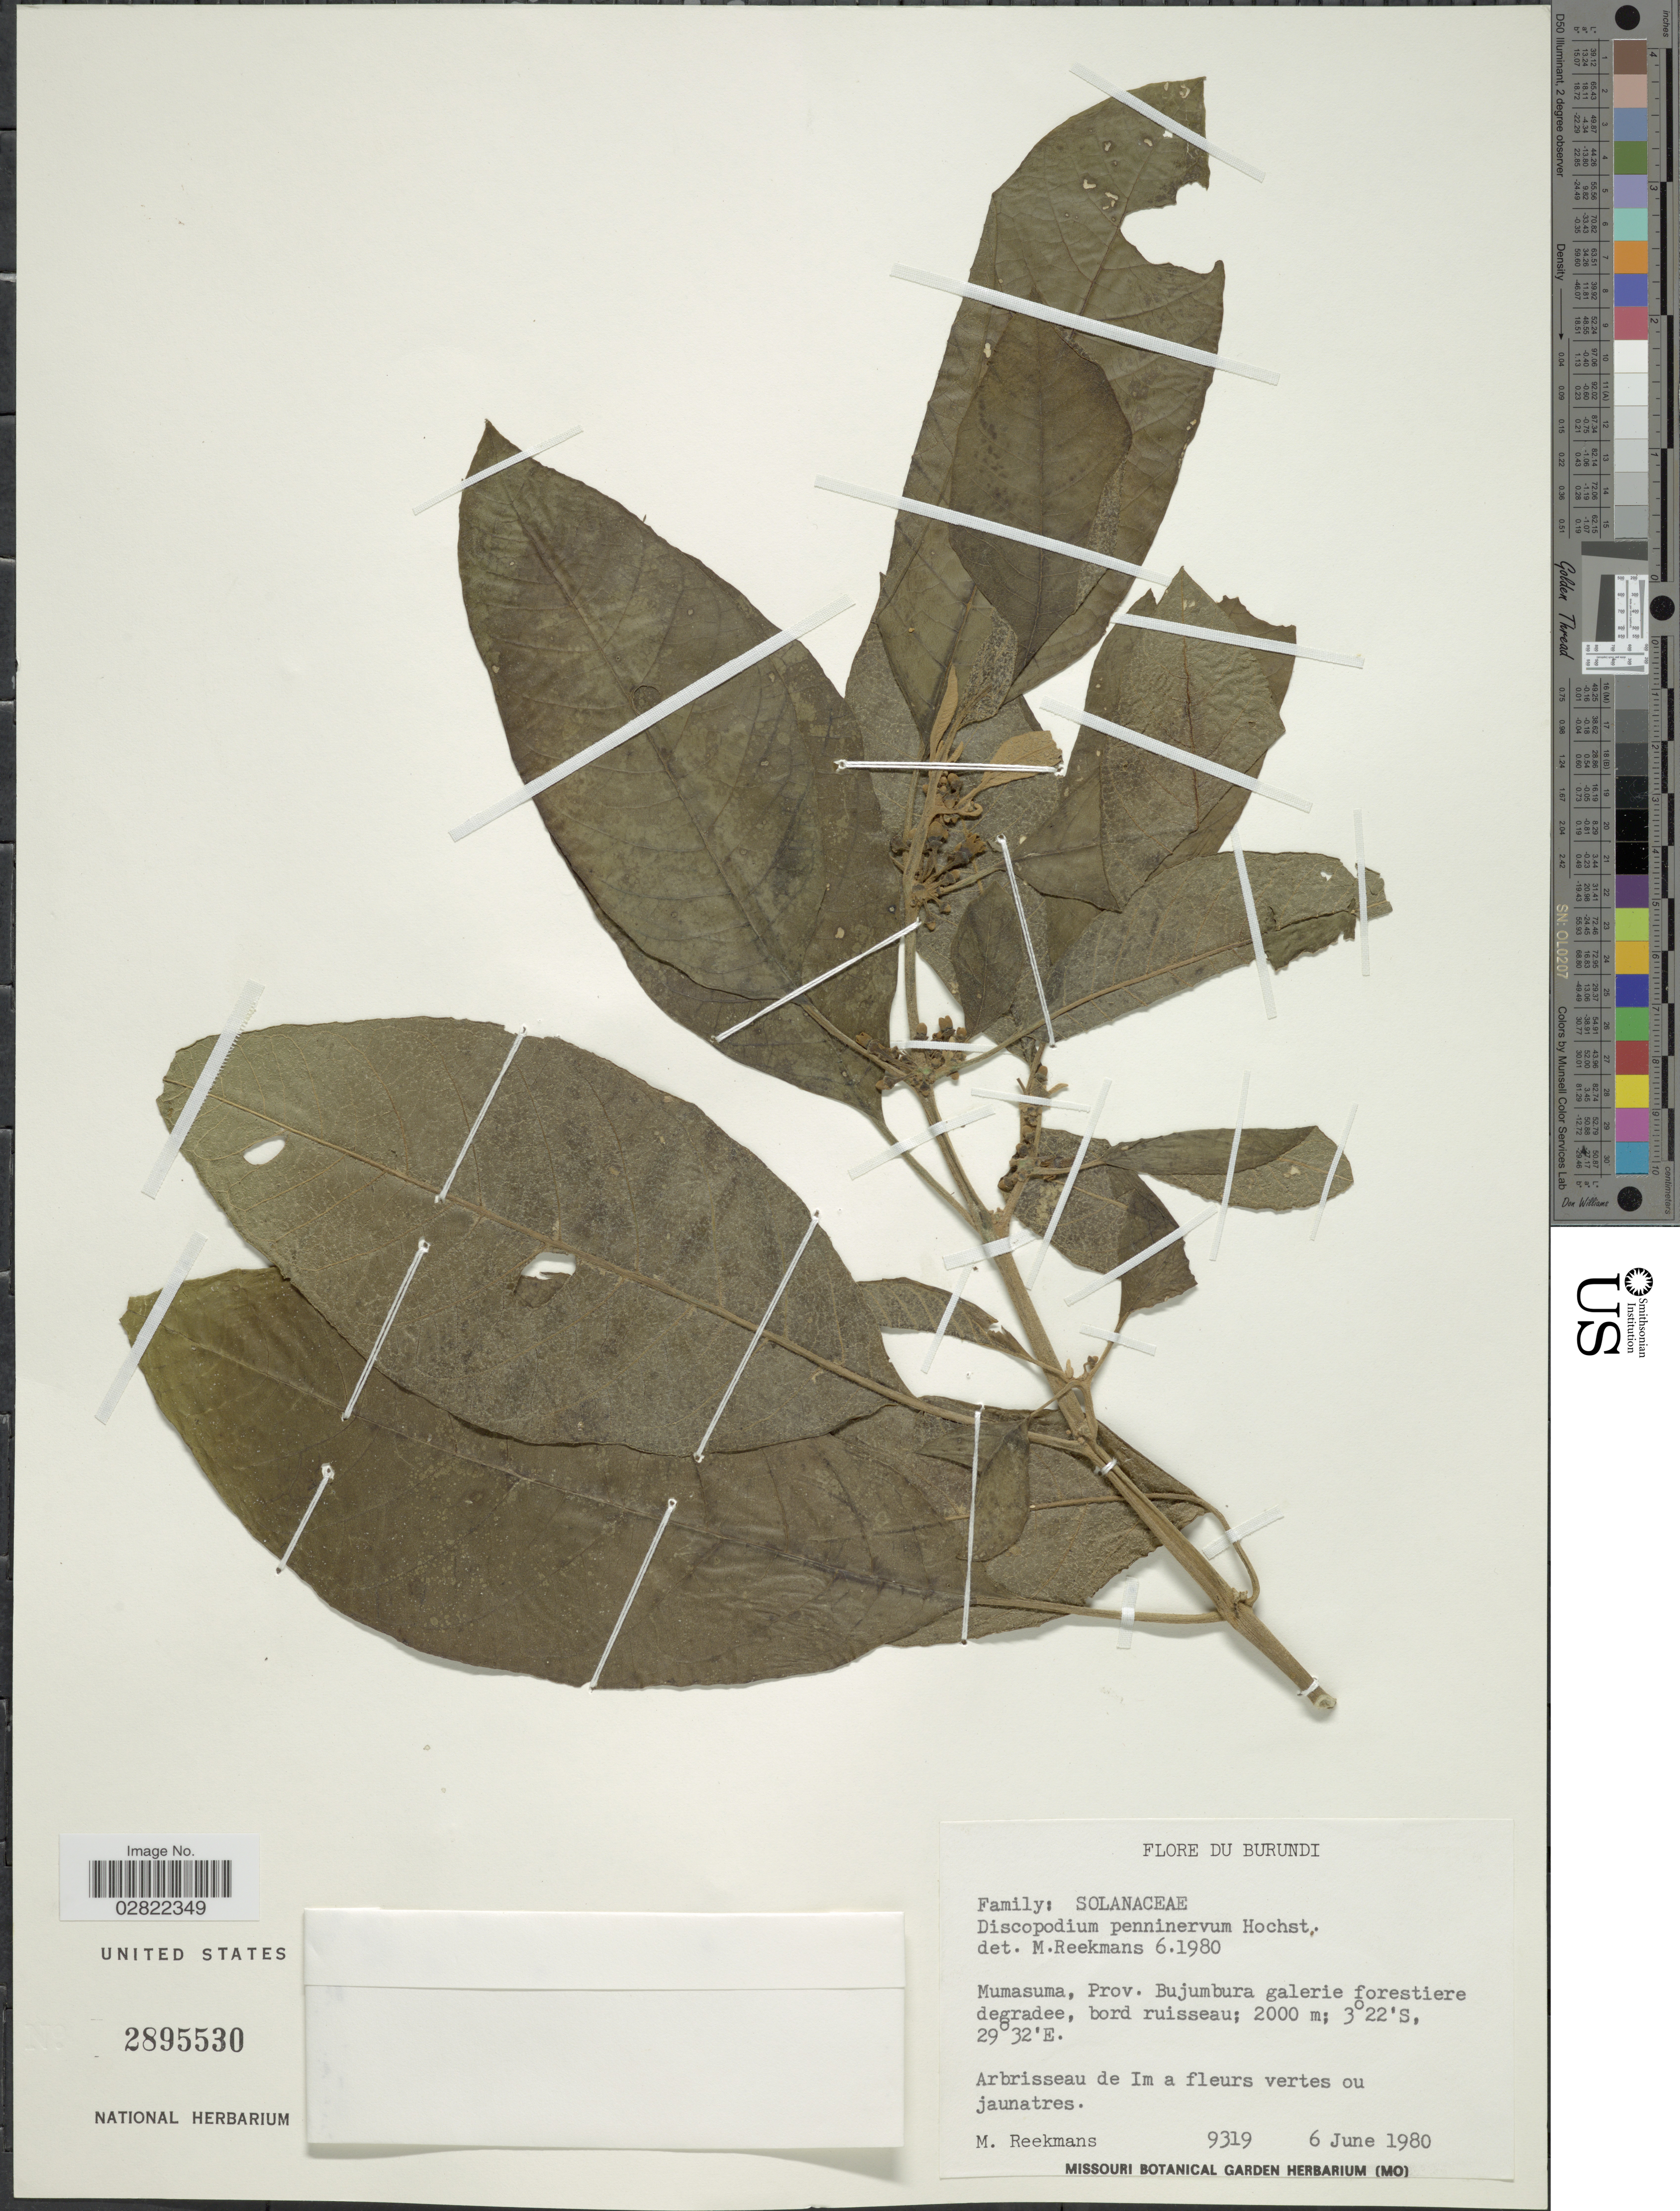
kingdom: Plantae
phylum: Tracheophyta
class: Magnoliopsida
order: Solanales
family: Solanaceae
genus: Discopodium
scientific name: Discopodium penninervium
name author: Hochst.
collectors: M. Reekmans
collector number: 9319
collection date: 1980-06-06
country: Burundi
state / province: Bujumura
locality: Mumasuma, Prov. Bujumbura galerie forestiere degradee, bord ruisseau.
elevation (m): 2000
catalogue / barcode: US 2895530